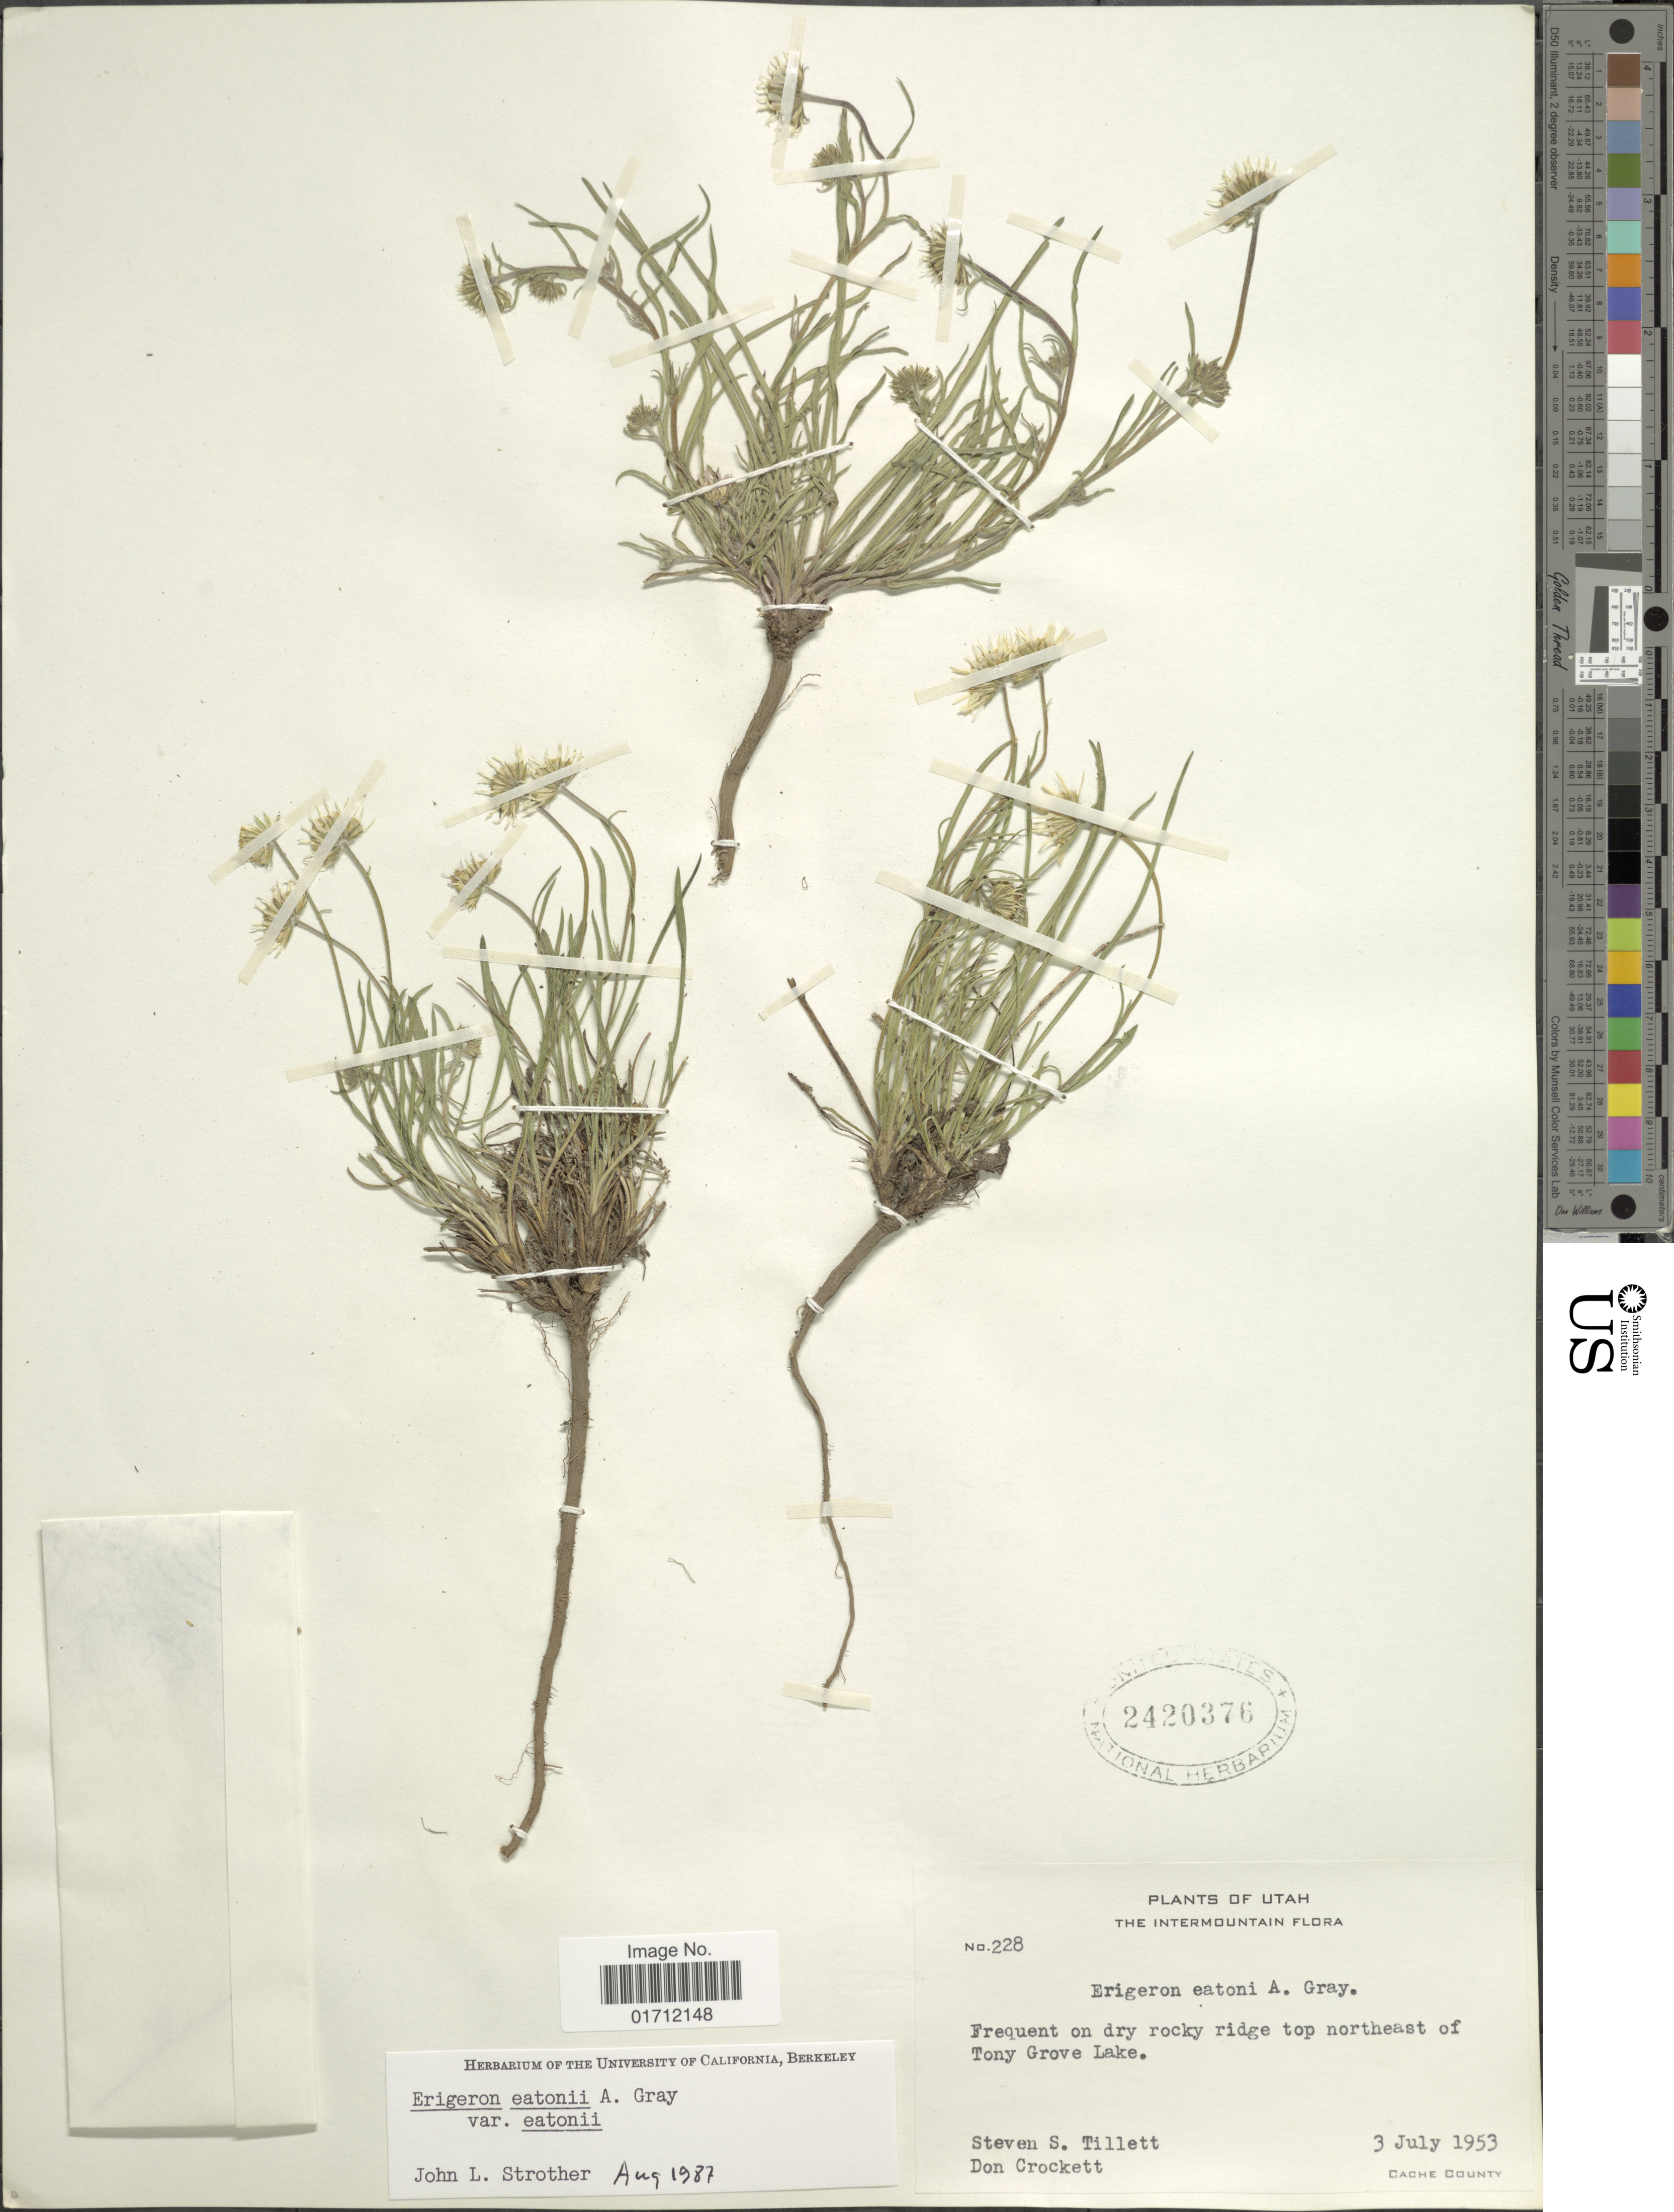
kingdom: Plantae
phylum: Tracheophyta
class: Magnoliopsida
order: Asterales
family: Asteraceae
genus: Erigeron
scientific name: Erigeron eatonii var. eatonii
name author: A. Gray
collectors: S. S. Tillett & D. Crockett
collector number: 228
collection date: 1953-07-03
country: United States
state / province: Utah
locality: The Intermountain, northeast of Tony Grove Lake, Cache County.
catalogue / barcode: US 2420376